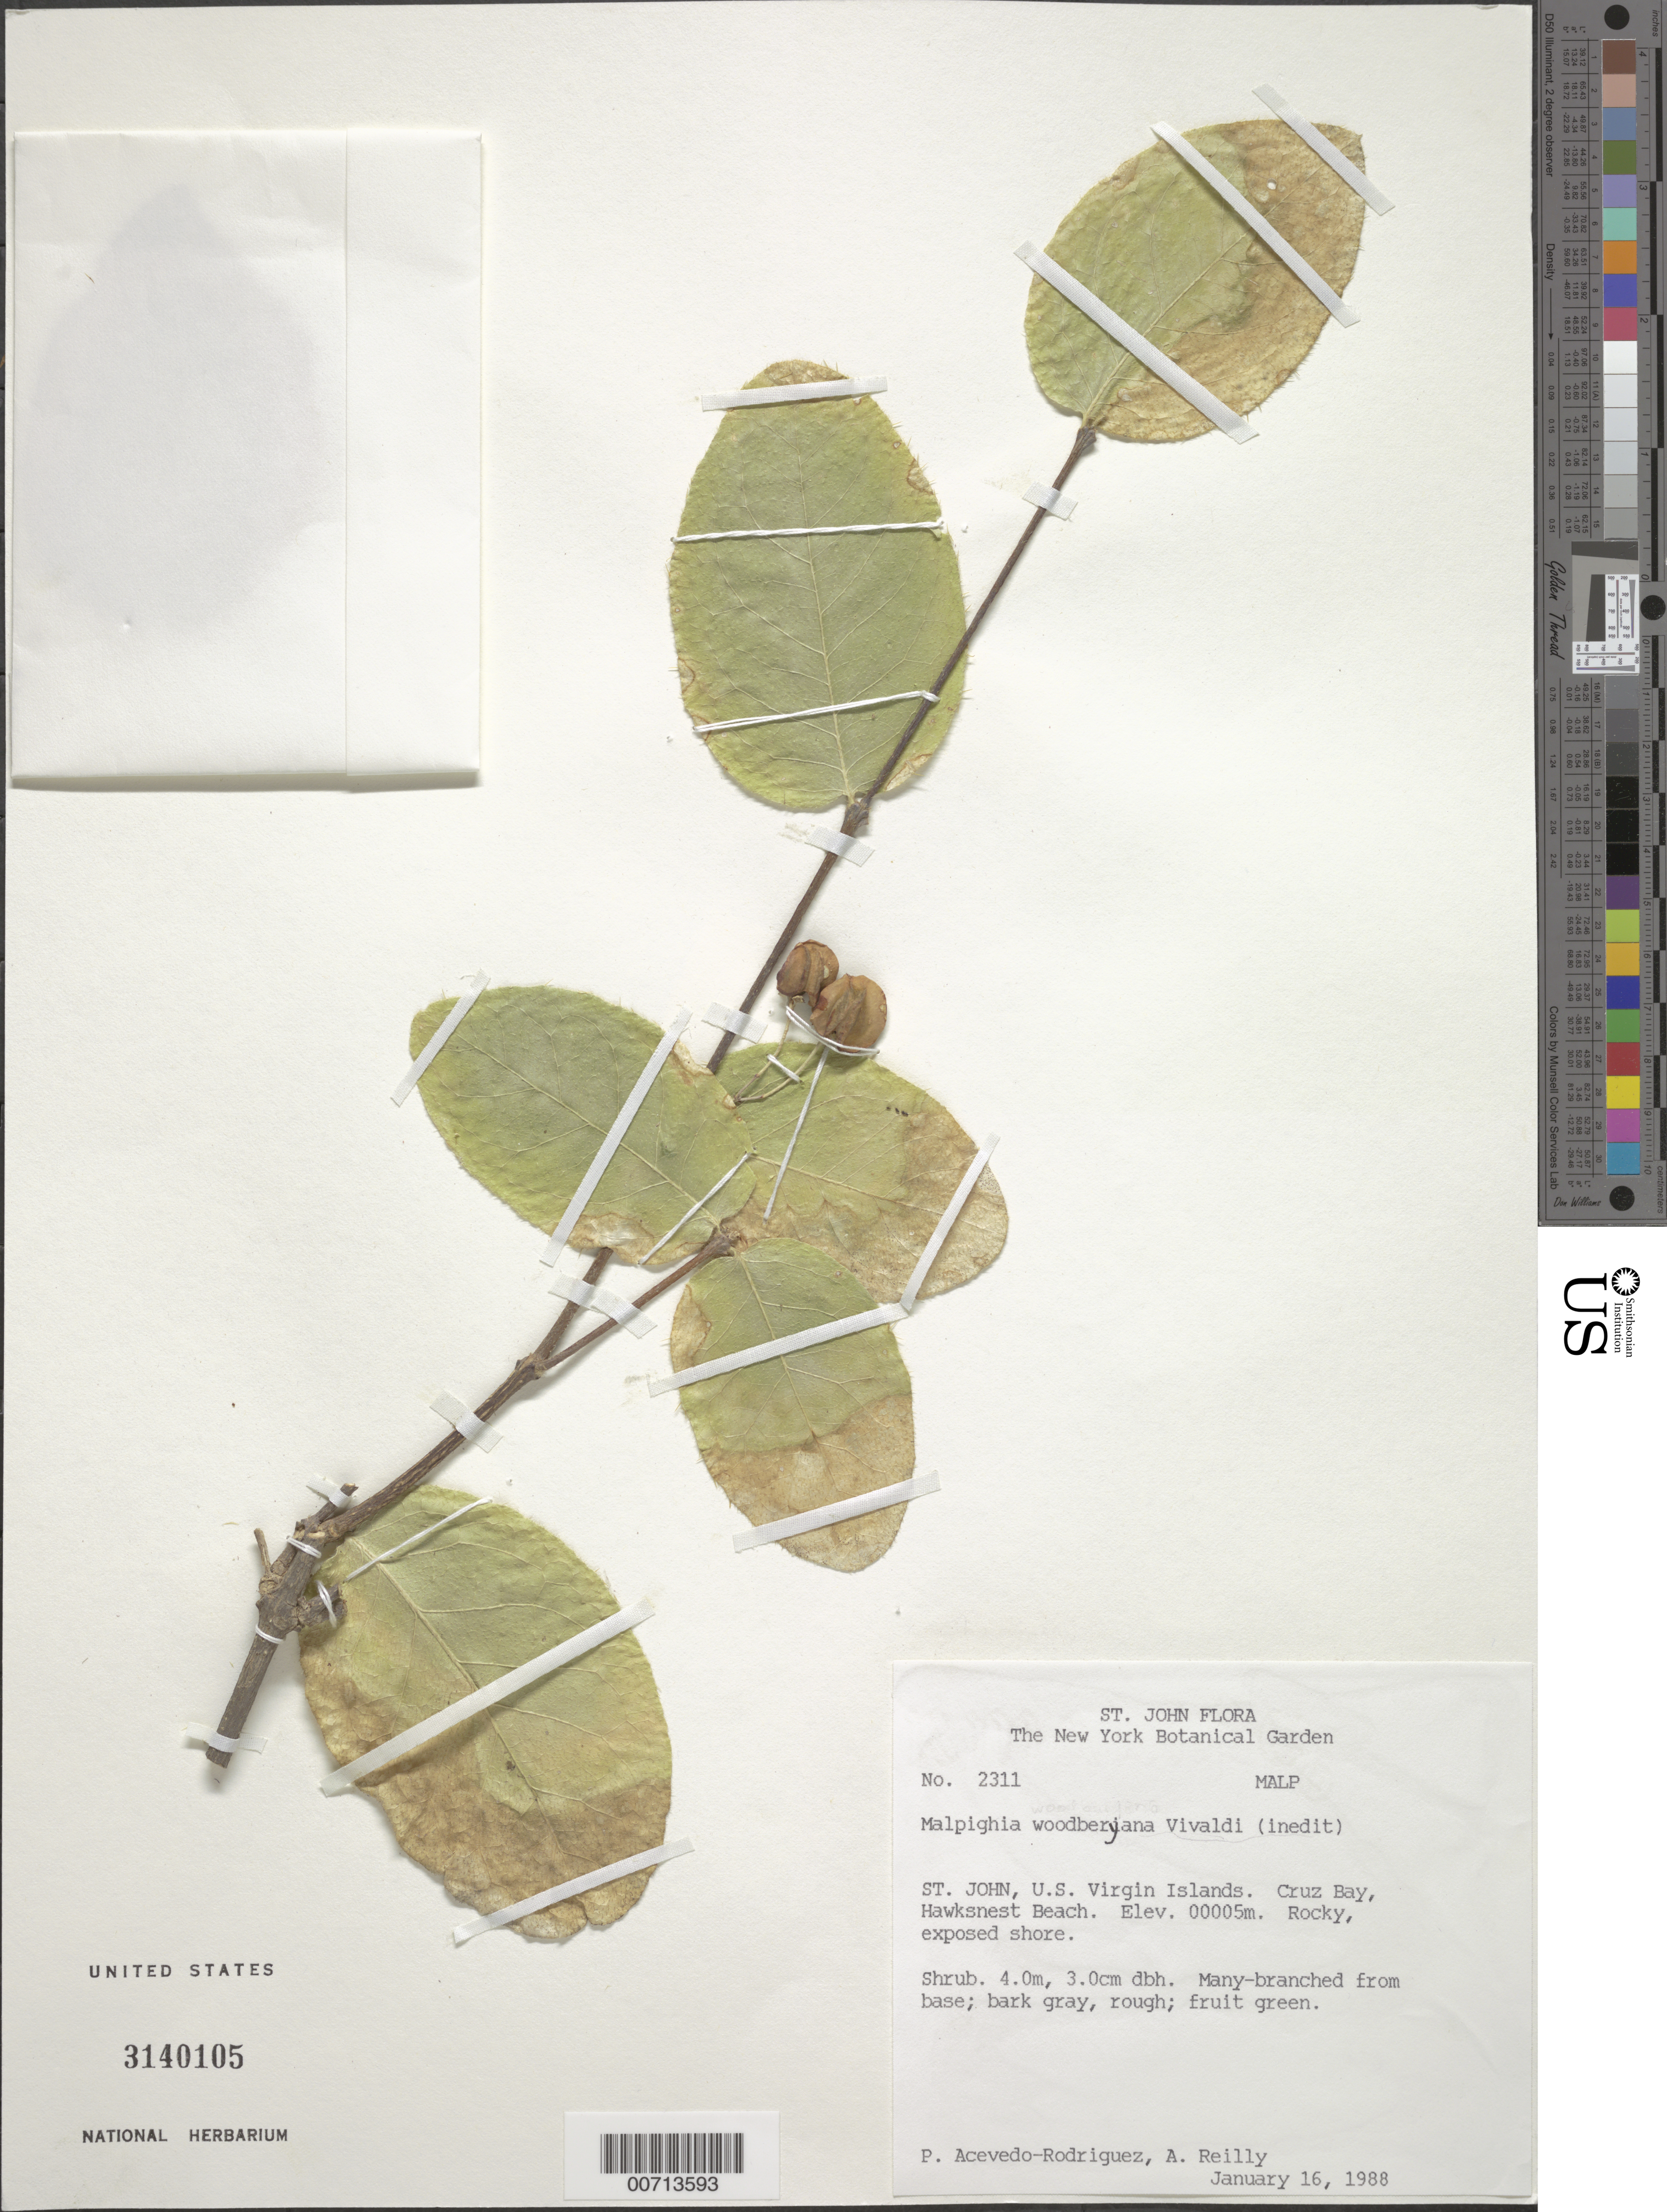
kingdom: Plantae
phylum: Tracheophyta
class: Magnoliopsida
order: Malpighiales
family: Malpighiaceae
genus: Malpighia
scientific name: Malpighia woodburyana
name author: Vivaldi ex Acev.-Rodr.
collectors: P. Acevedo-Rodr.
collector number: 2311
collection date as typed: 16 Jan 1988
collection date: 1988-01-16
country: U.S. Virgin Islands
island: St. John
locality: Cruz Bay Quarter; Hawksnest Beach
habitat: Rocky, exposed shore.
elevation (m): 5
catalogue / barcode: US 3140105